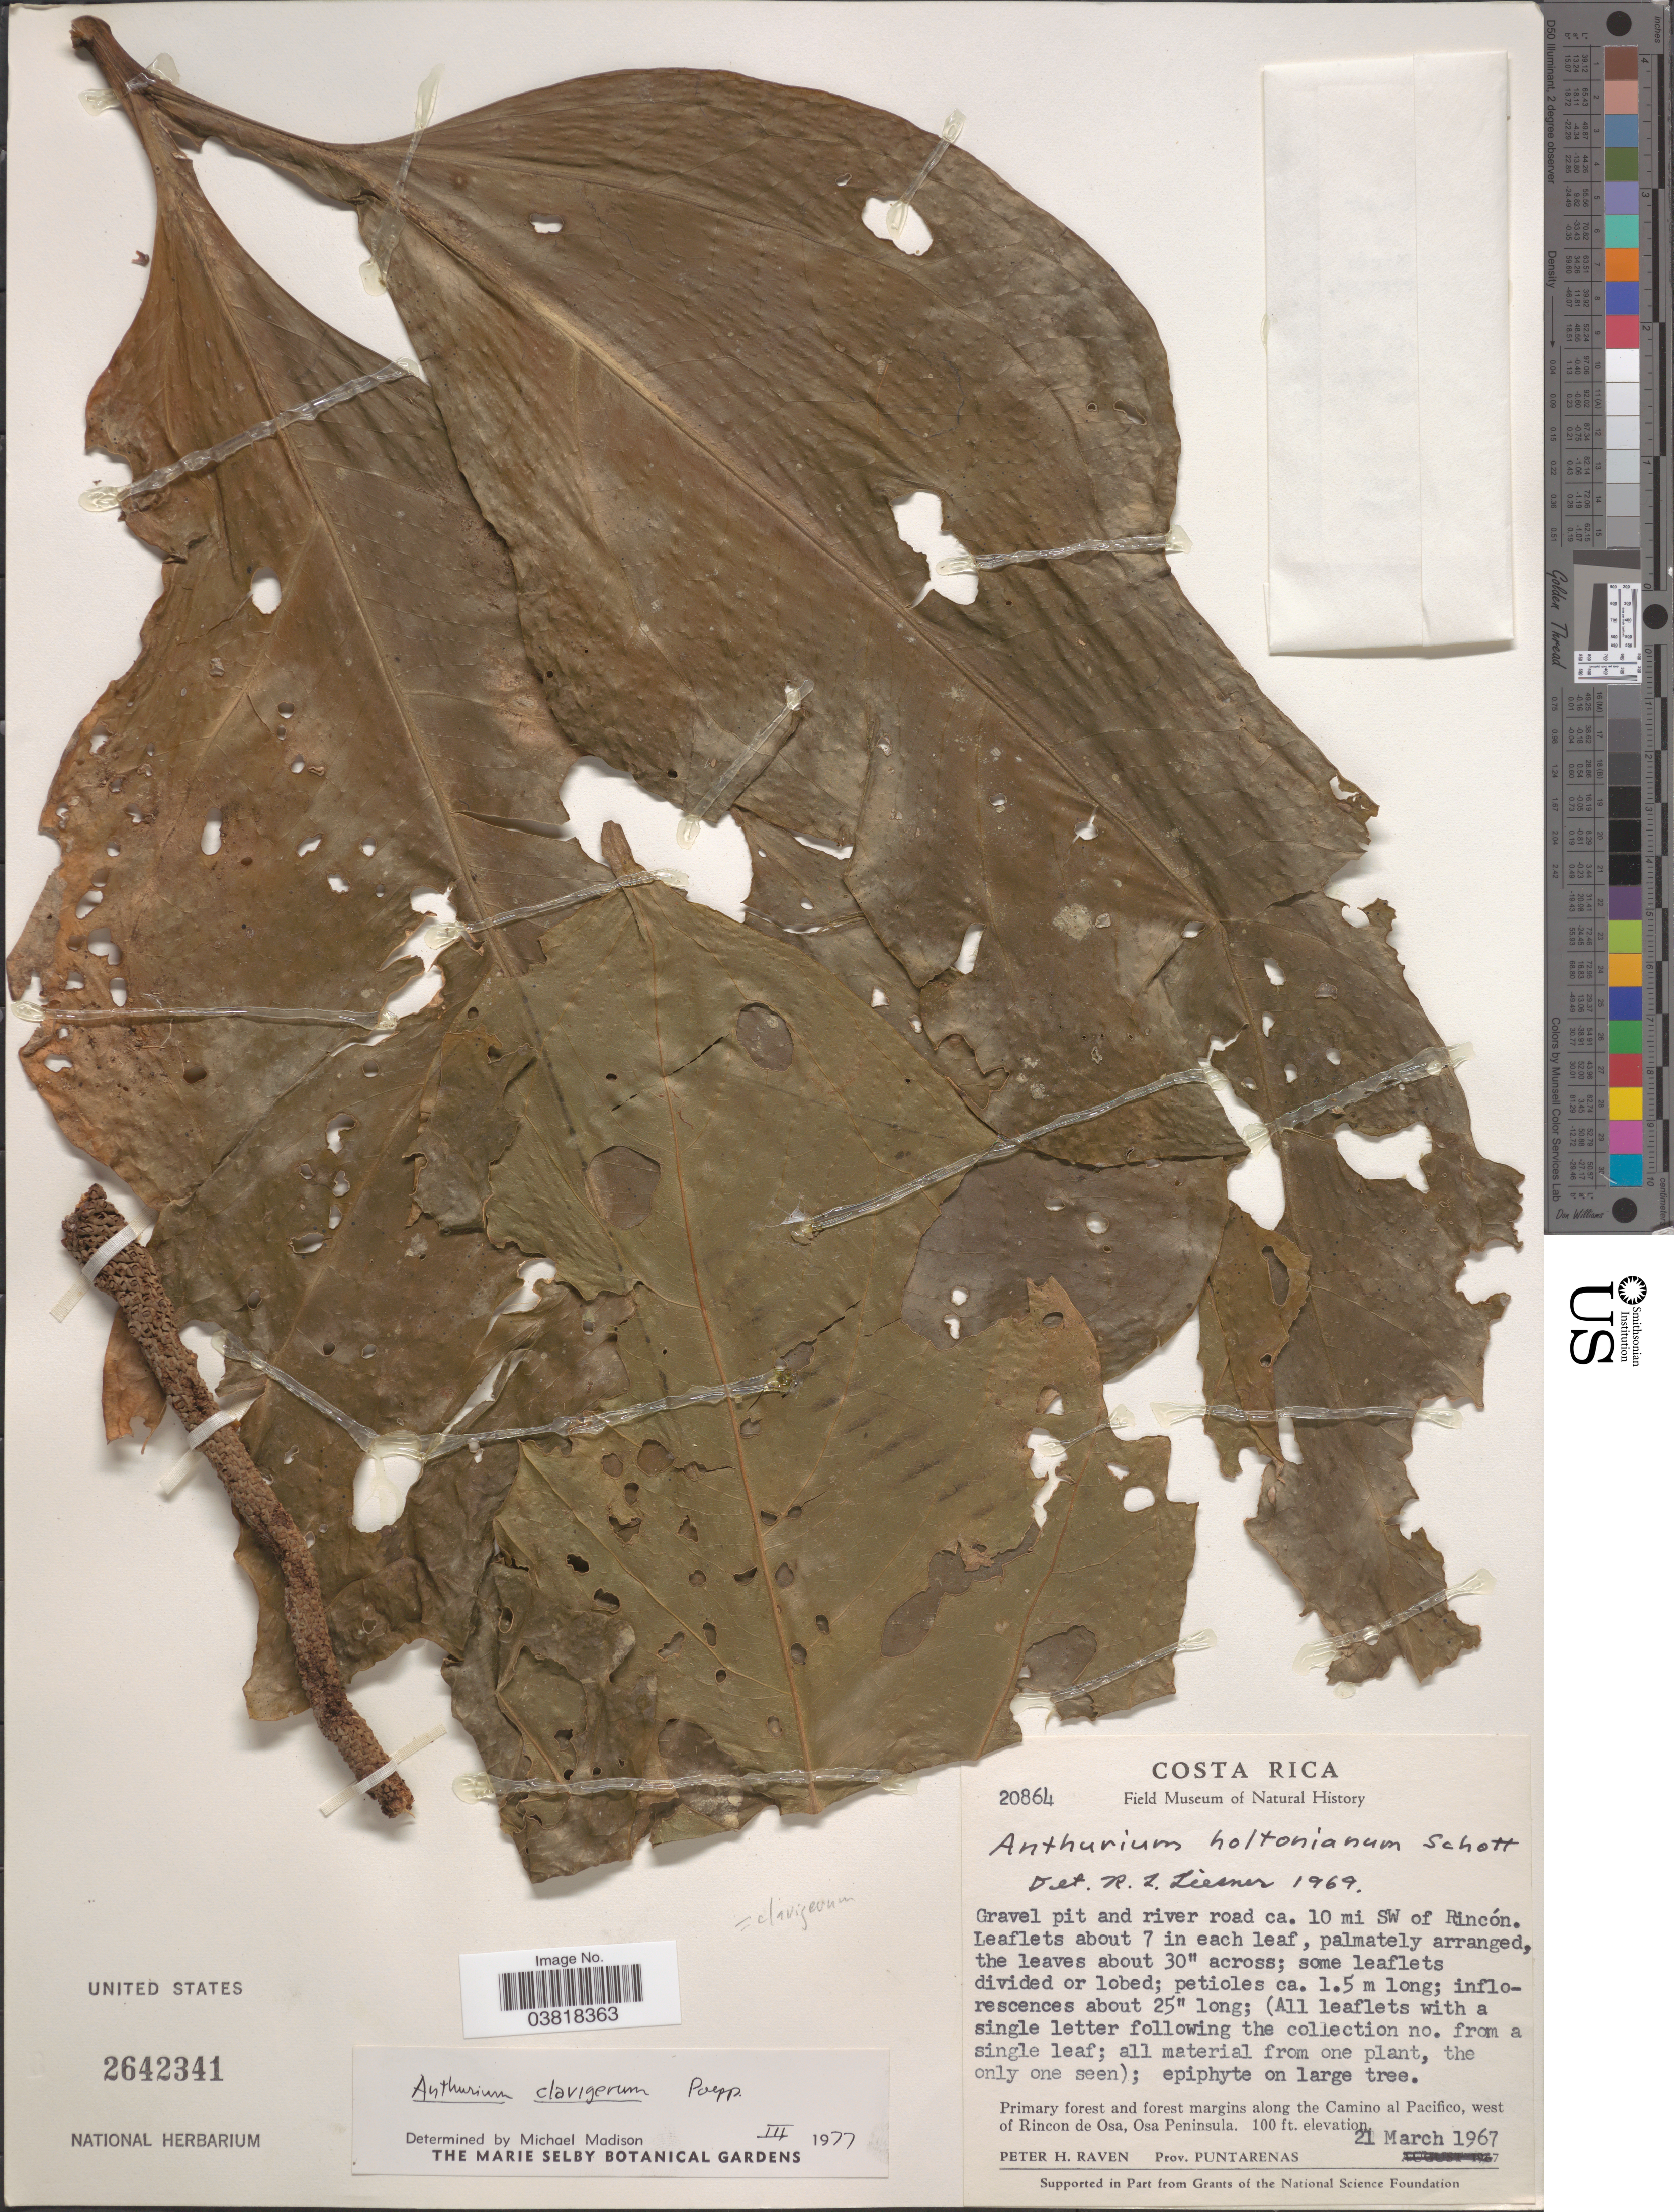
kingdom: Plantae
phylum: Tracheophyta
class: Liliopsida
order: Alismatales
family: Araceae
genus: Anthurium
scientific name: Anthurium clavigerum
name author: Poepp. & Endl.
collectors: P. Raven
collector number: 20864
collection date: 1967-03-21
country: Costa Rica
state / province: Puntarenas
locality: Primary forest and forest margins along the Camino al Pacifico, west of Rincon de Osa, Osa Peninsula.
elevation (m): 30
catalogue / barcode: US 2642341